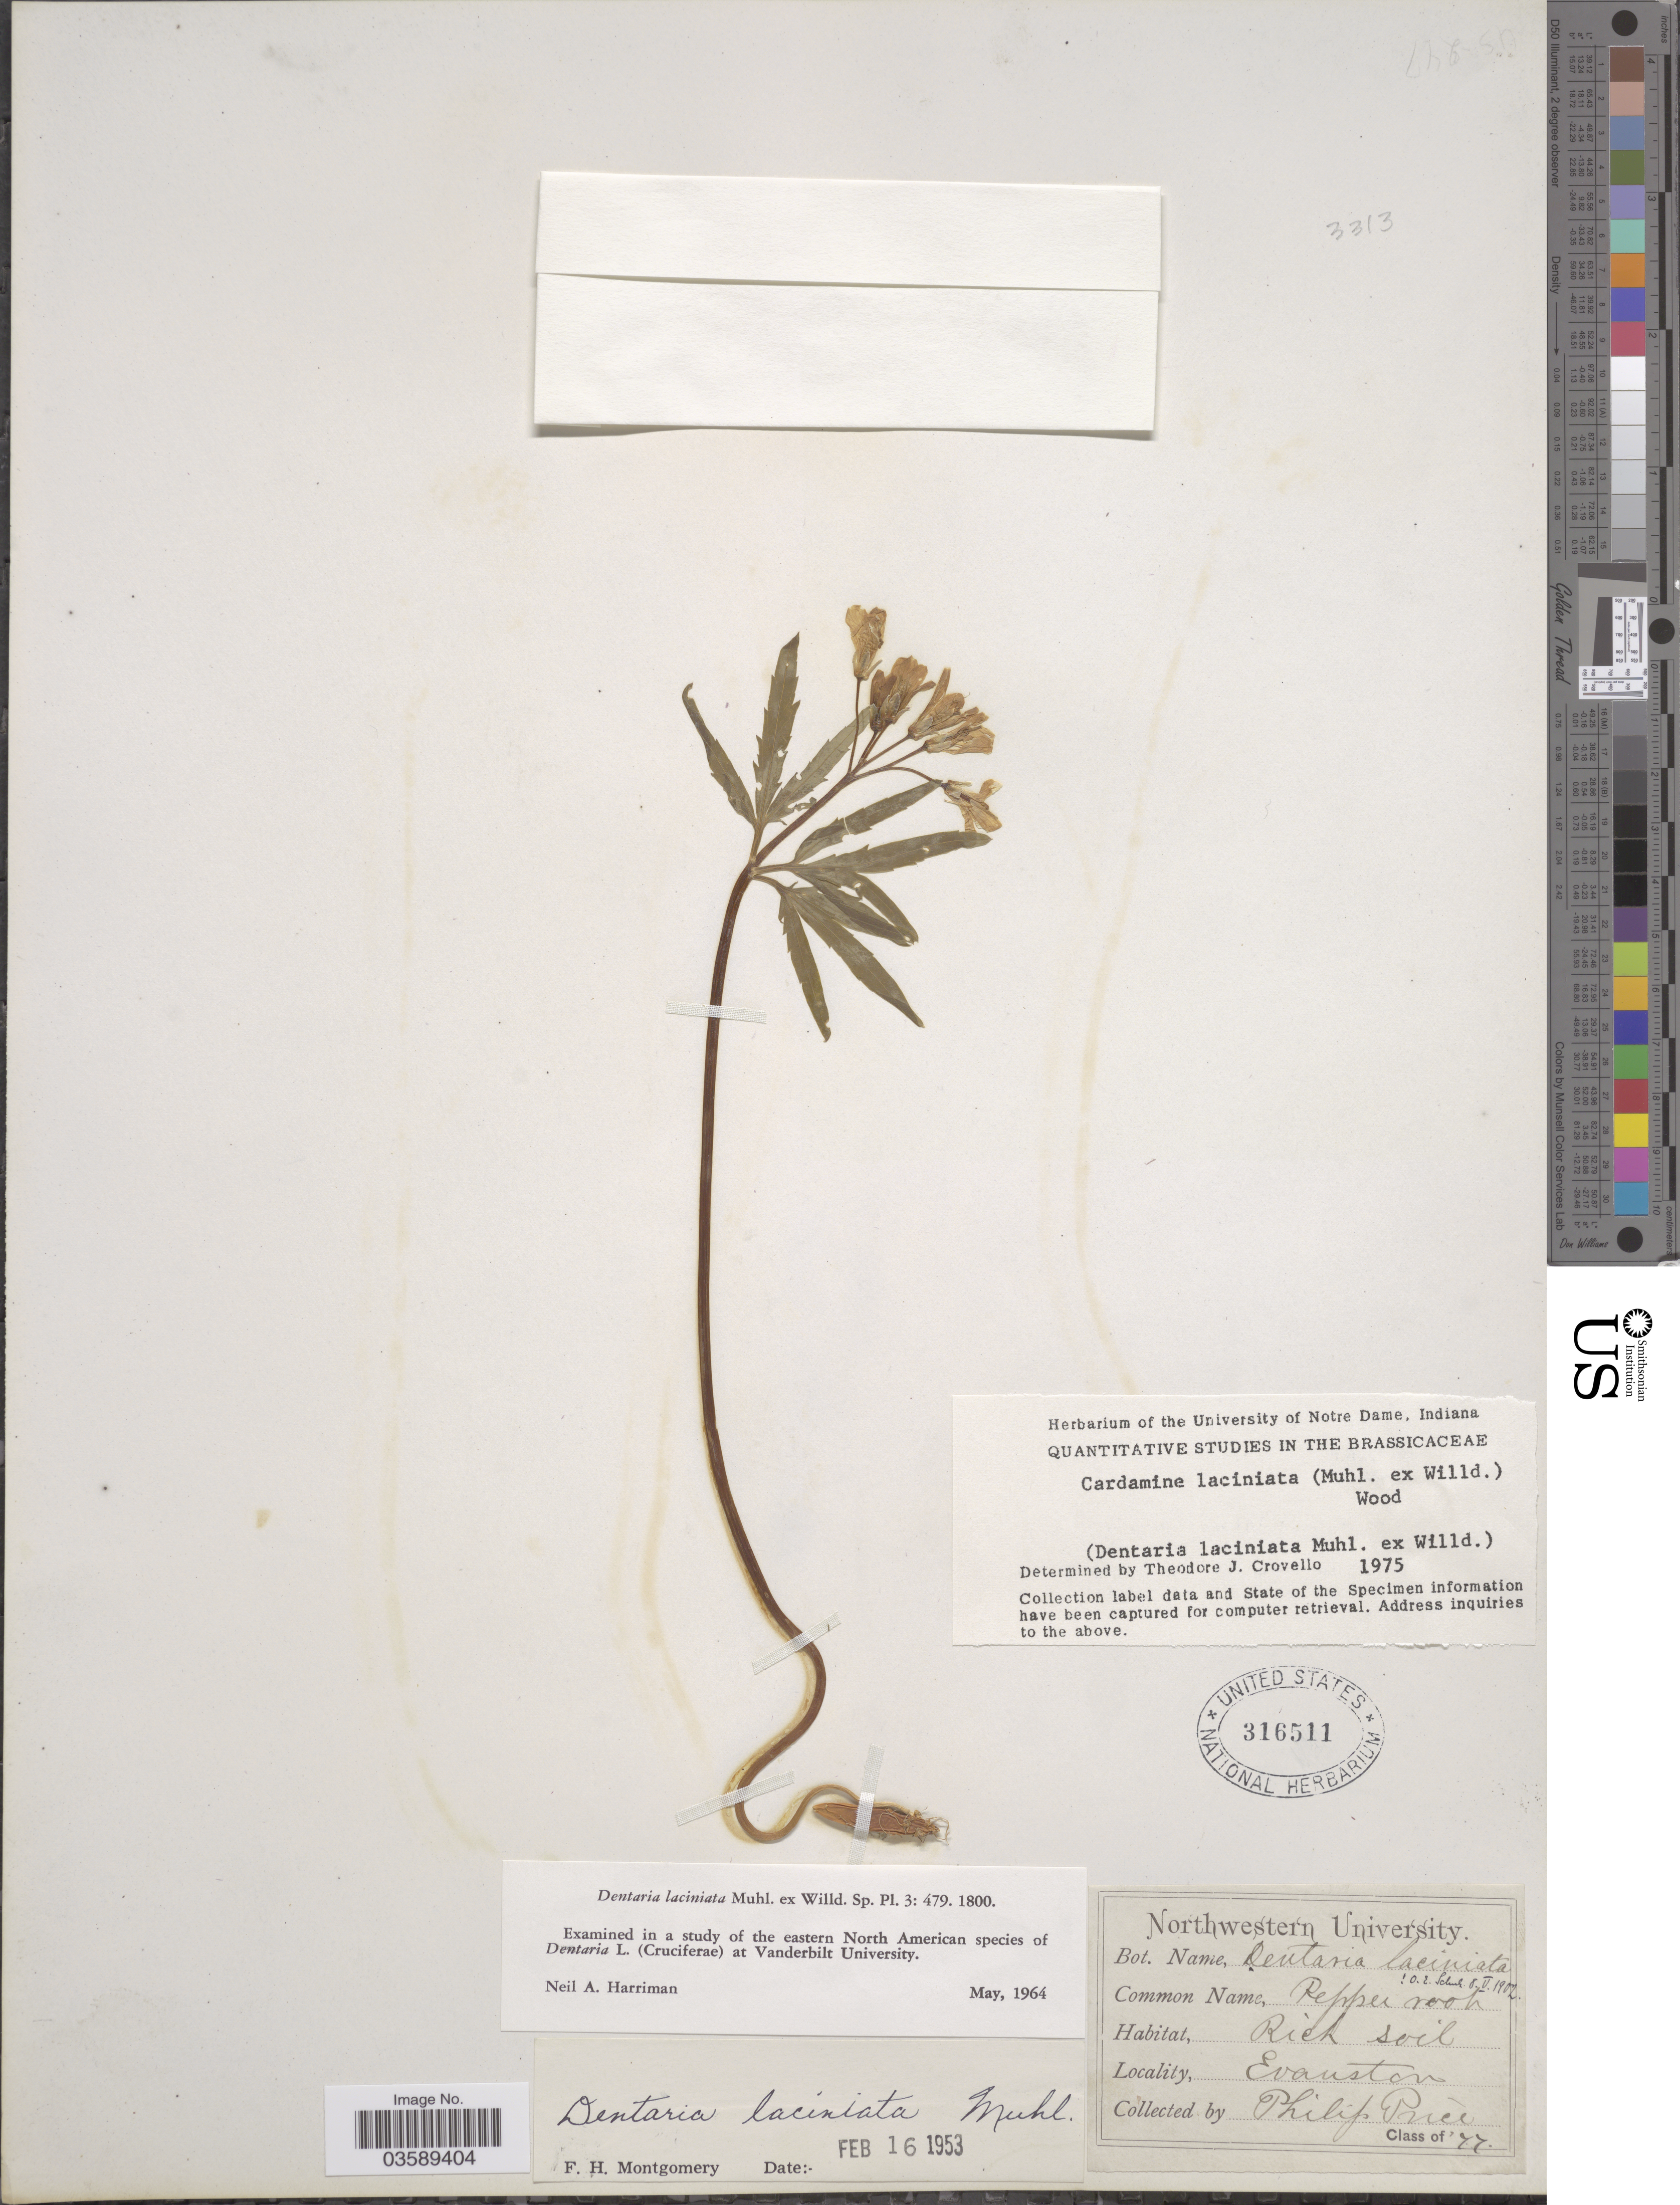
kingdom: Plantae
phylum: Tracheophyta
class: Magnoliopsida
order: Brassicales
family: Brassicaceae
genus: Cardamine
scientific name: Cardamine laciniata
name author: (Hook.) Steud.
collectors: P. Price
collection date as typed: Transcribed d/m/y: //77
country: United States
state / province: Illinois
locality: Evanston.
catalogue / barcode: US 316511